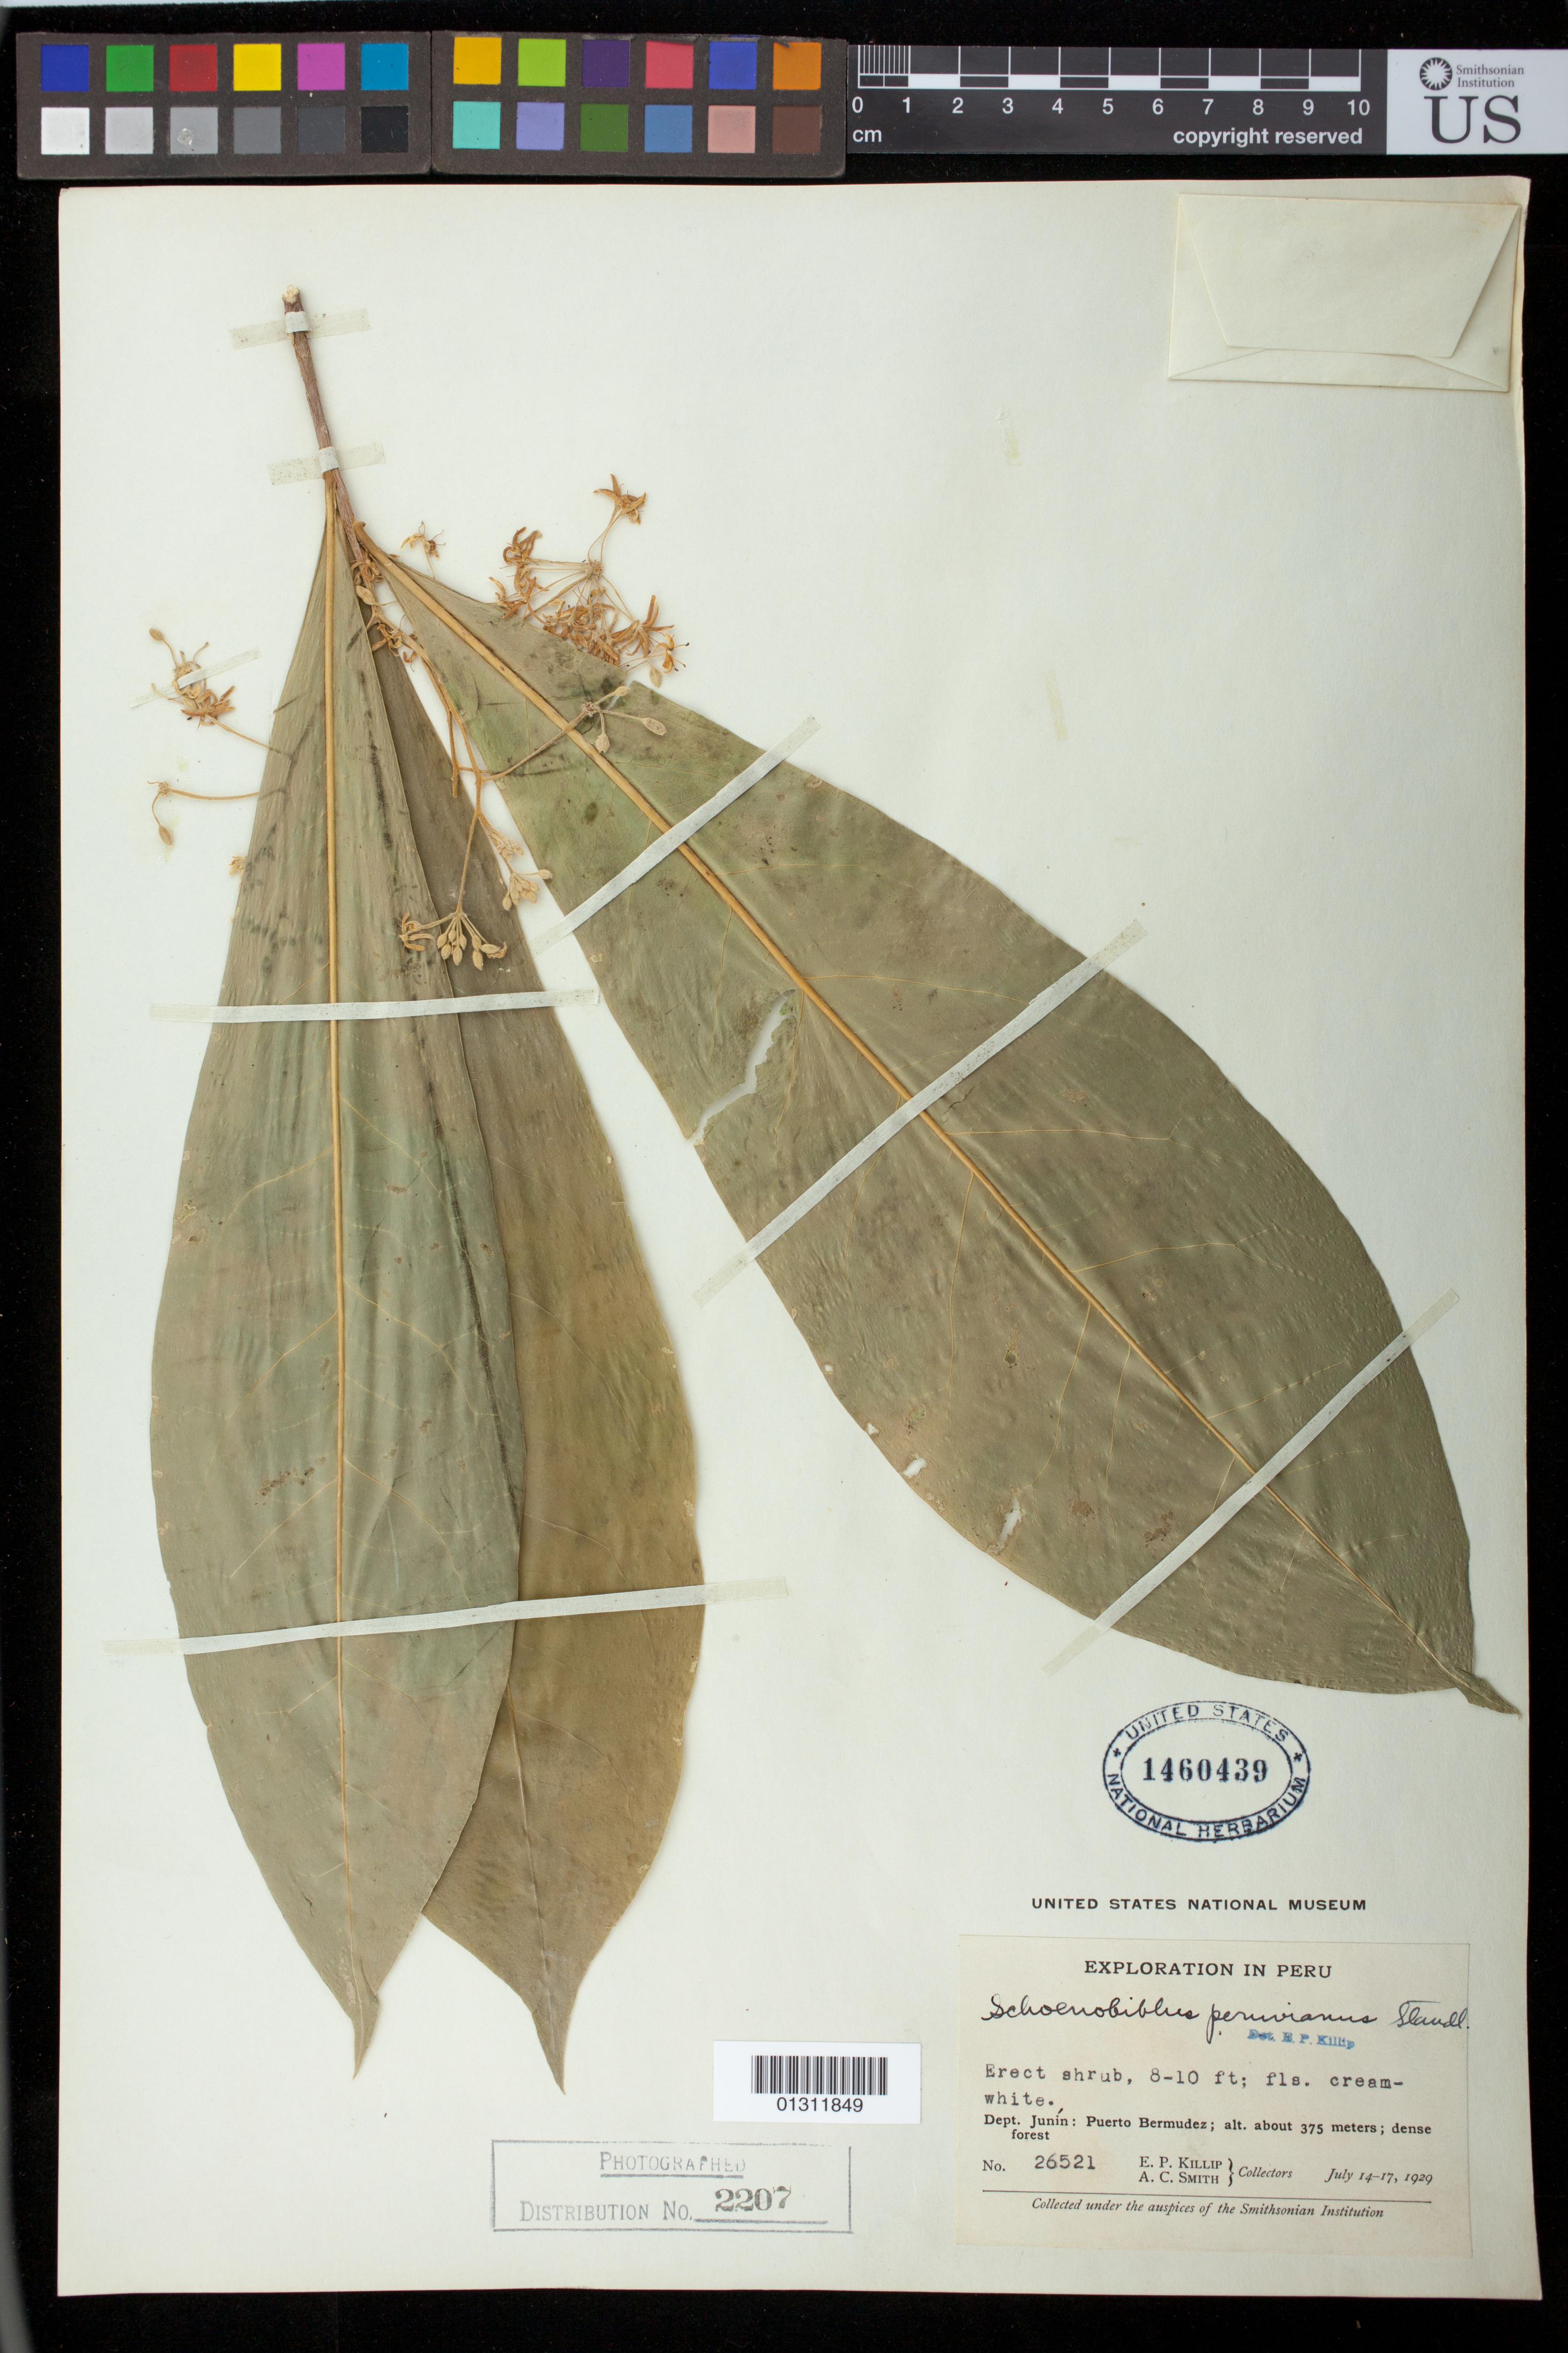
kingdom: Plantae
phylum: Tracheophyta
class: Magnoliopsida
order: Malvales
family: Thymelaeaceae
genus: Schoenobiblus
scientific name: Schoenobiblus peruvianus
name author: Standl.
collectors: E. P. Killip & A. C. Smith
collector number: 26521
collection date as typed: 14 Jul 1929 to 17 Jul 1929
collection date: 1929-07-14/1929-07-17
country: Peru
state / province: Junín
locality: Puerto Bermudez.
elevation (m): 375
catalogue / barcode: US 1460439